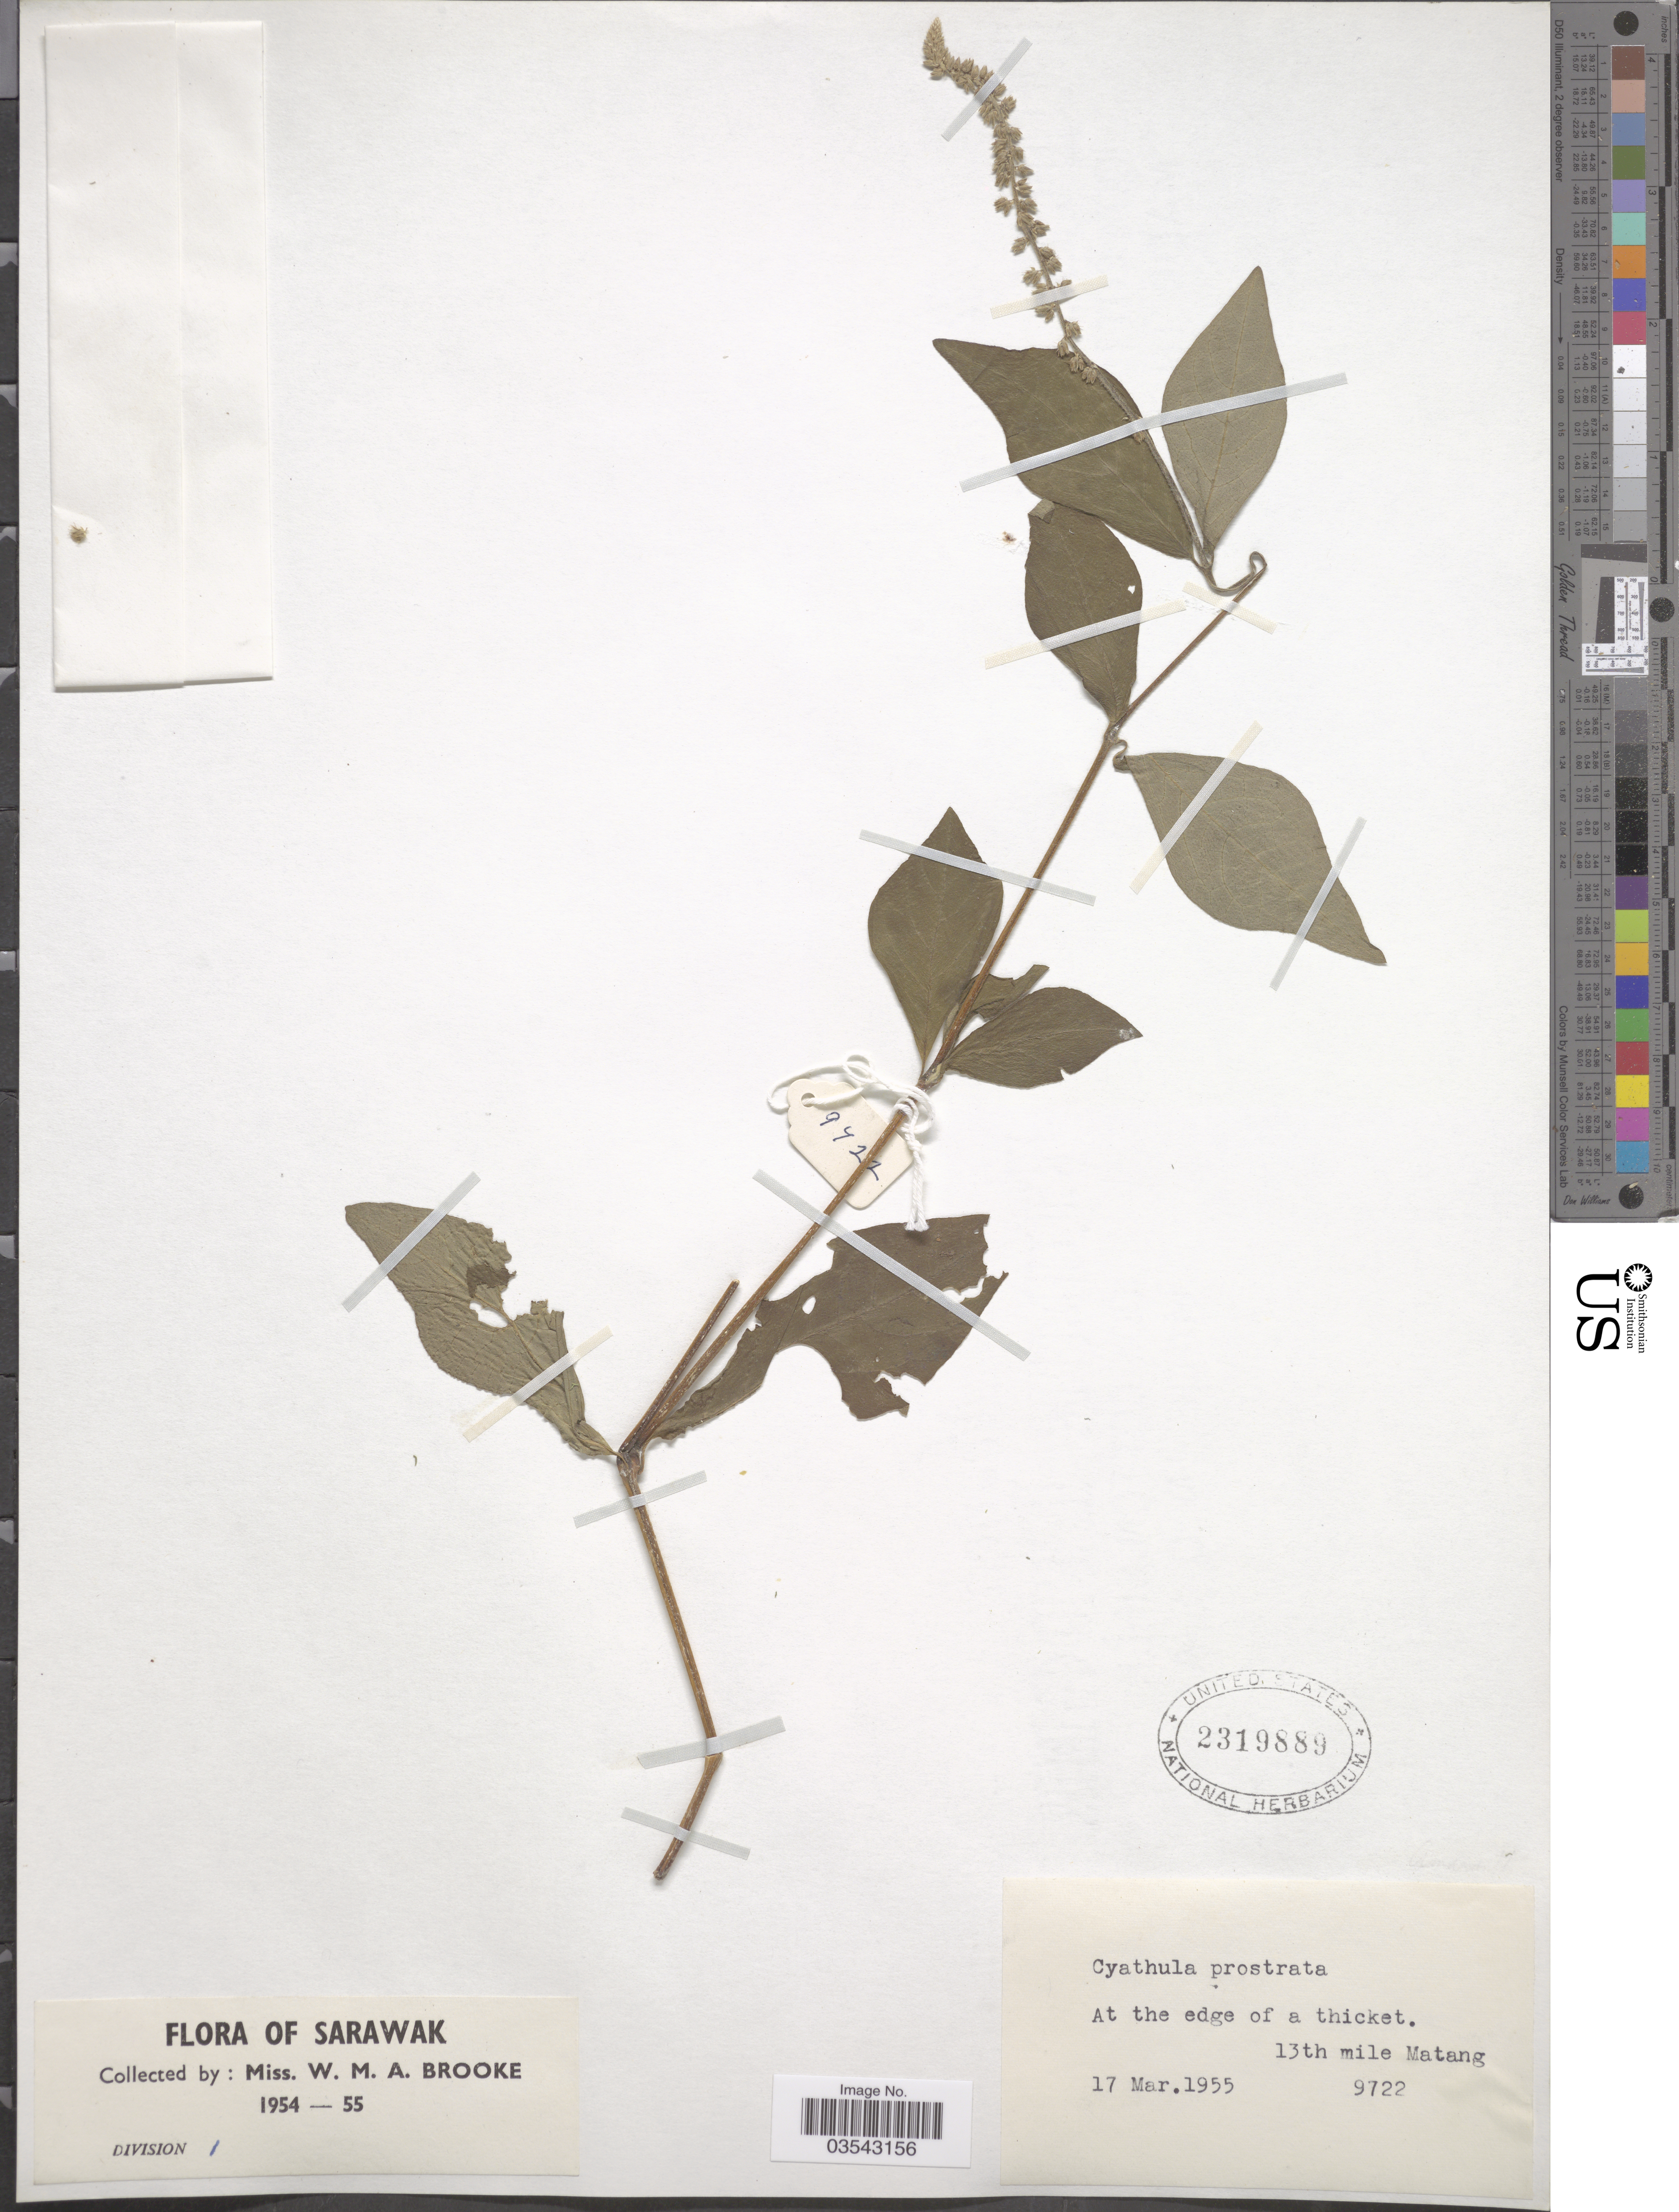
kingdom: Plantae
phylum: Tracheophyta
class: Magnoliopsida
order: Caryophyllales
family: Amaranthaceae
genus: Cyathula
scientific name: Cyathula sp.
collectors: W. Brooke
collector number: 9722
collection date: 1955-03-17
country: Malaysia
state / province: Sarawak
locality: At the edge of a thicket. 13th mile Matang.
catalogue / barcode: US 2319889